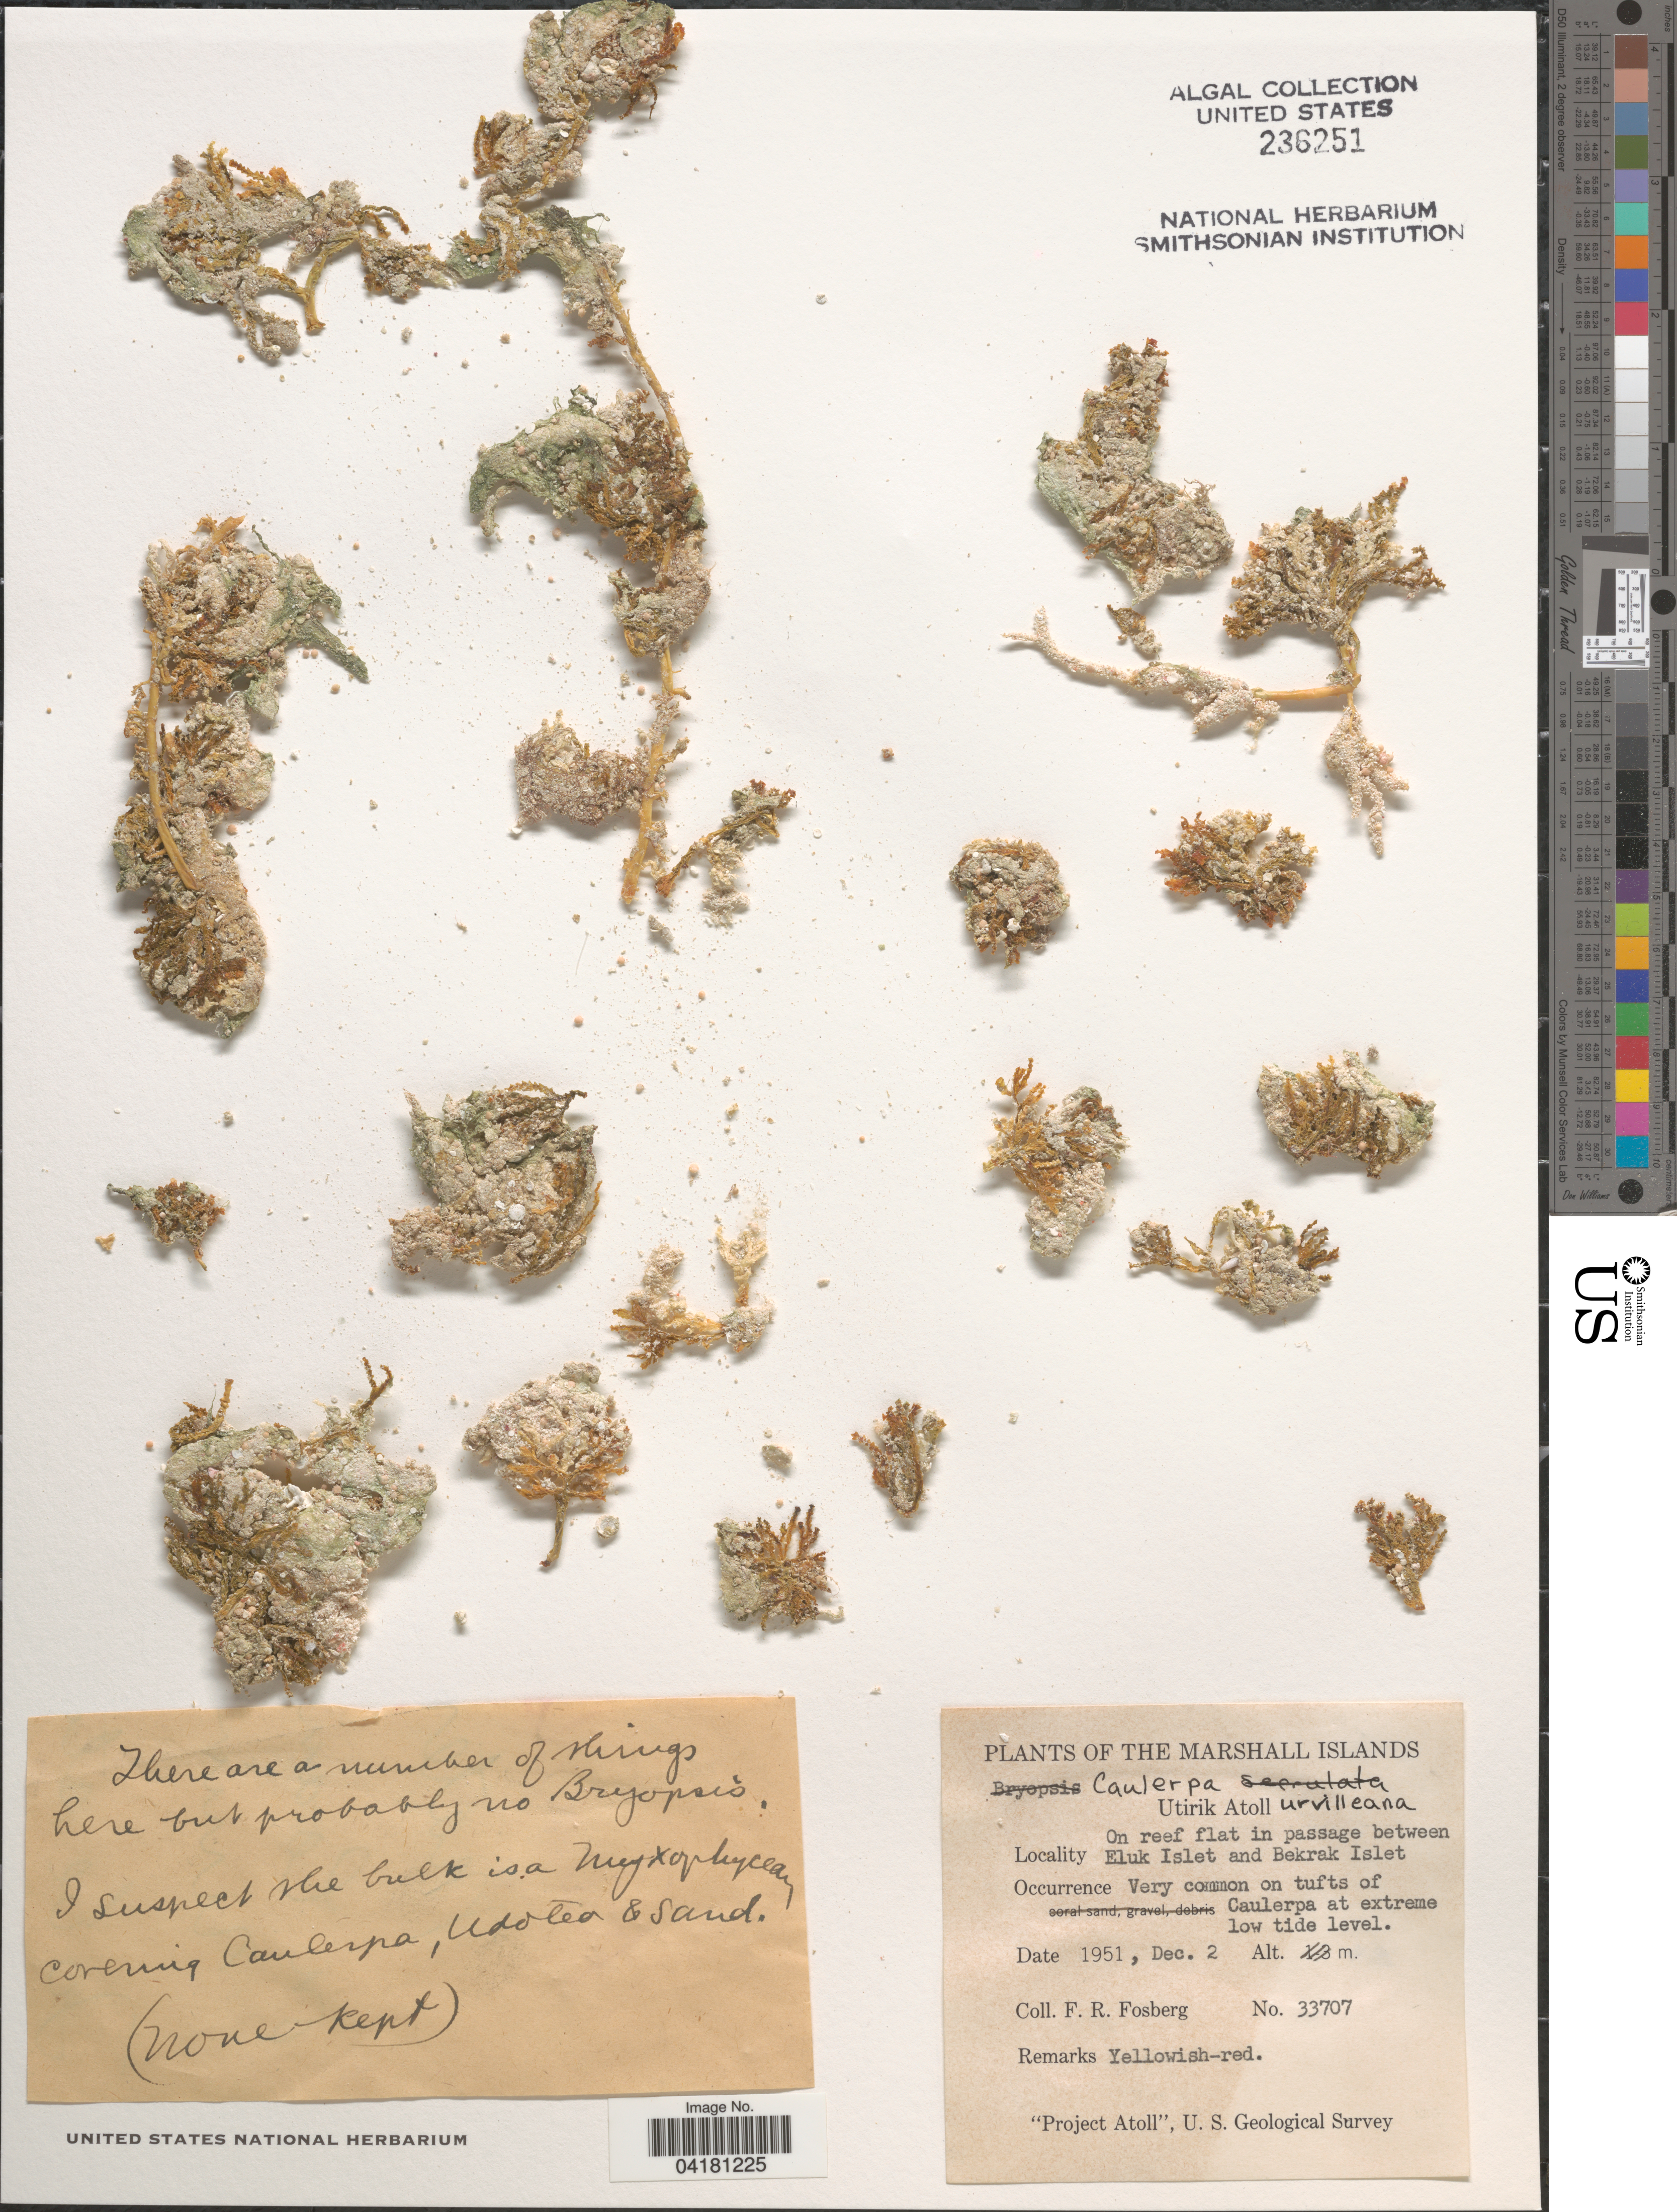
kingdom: Plantae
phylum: Chlorophyta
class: Ulvophyceae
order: Bryopsidales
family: Caulerpaceae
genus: Caulerpa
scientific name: Caulerpa urvilleana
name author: Mont.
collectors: F. R. Fosberg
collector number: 33707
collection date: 1951-12-02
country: Marshall Islands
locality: Utirik Atoll. On reef flat in passage between Eluk Islet and Bekrak Islet. "Project Atoll", U. S. Geological Survey.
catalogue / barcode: US 236251